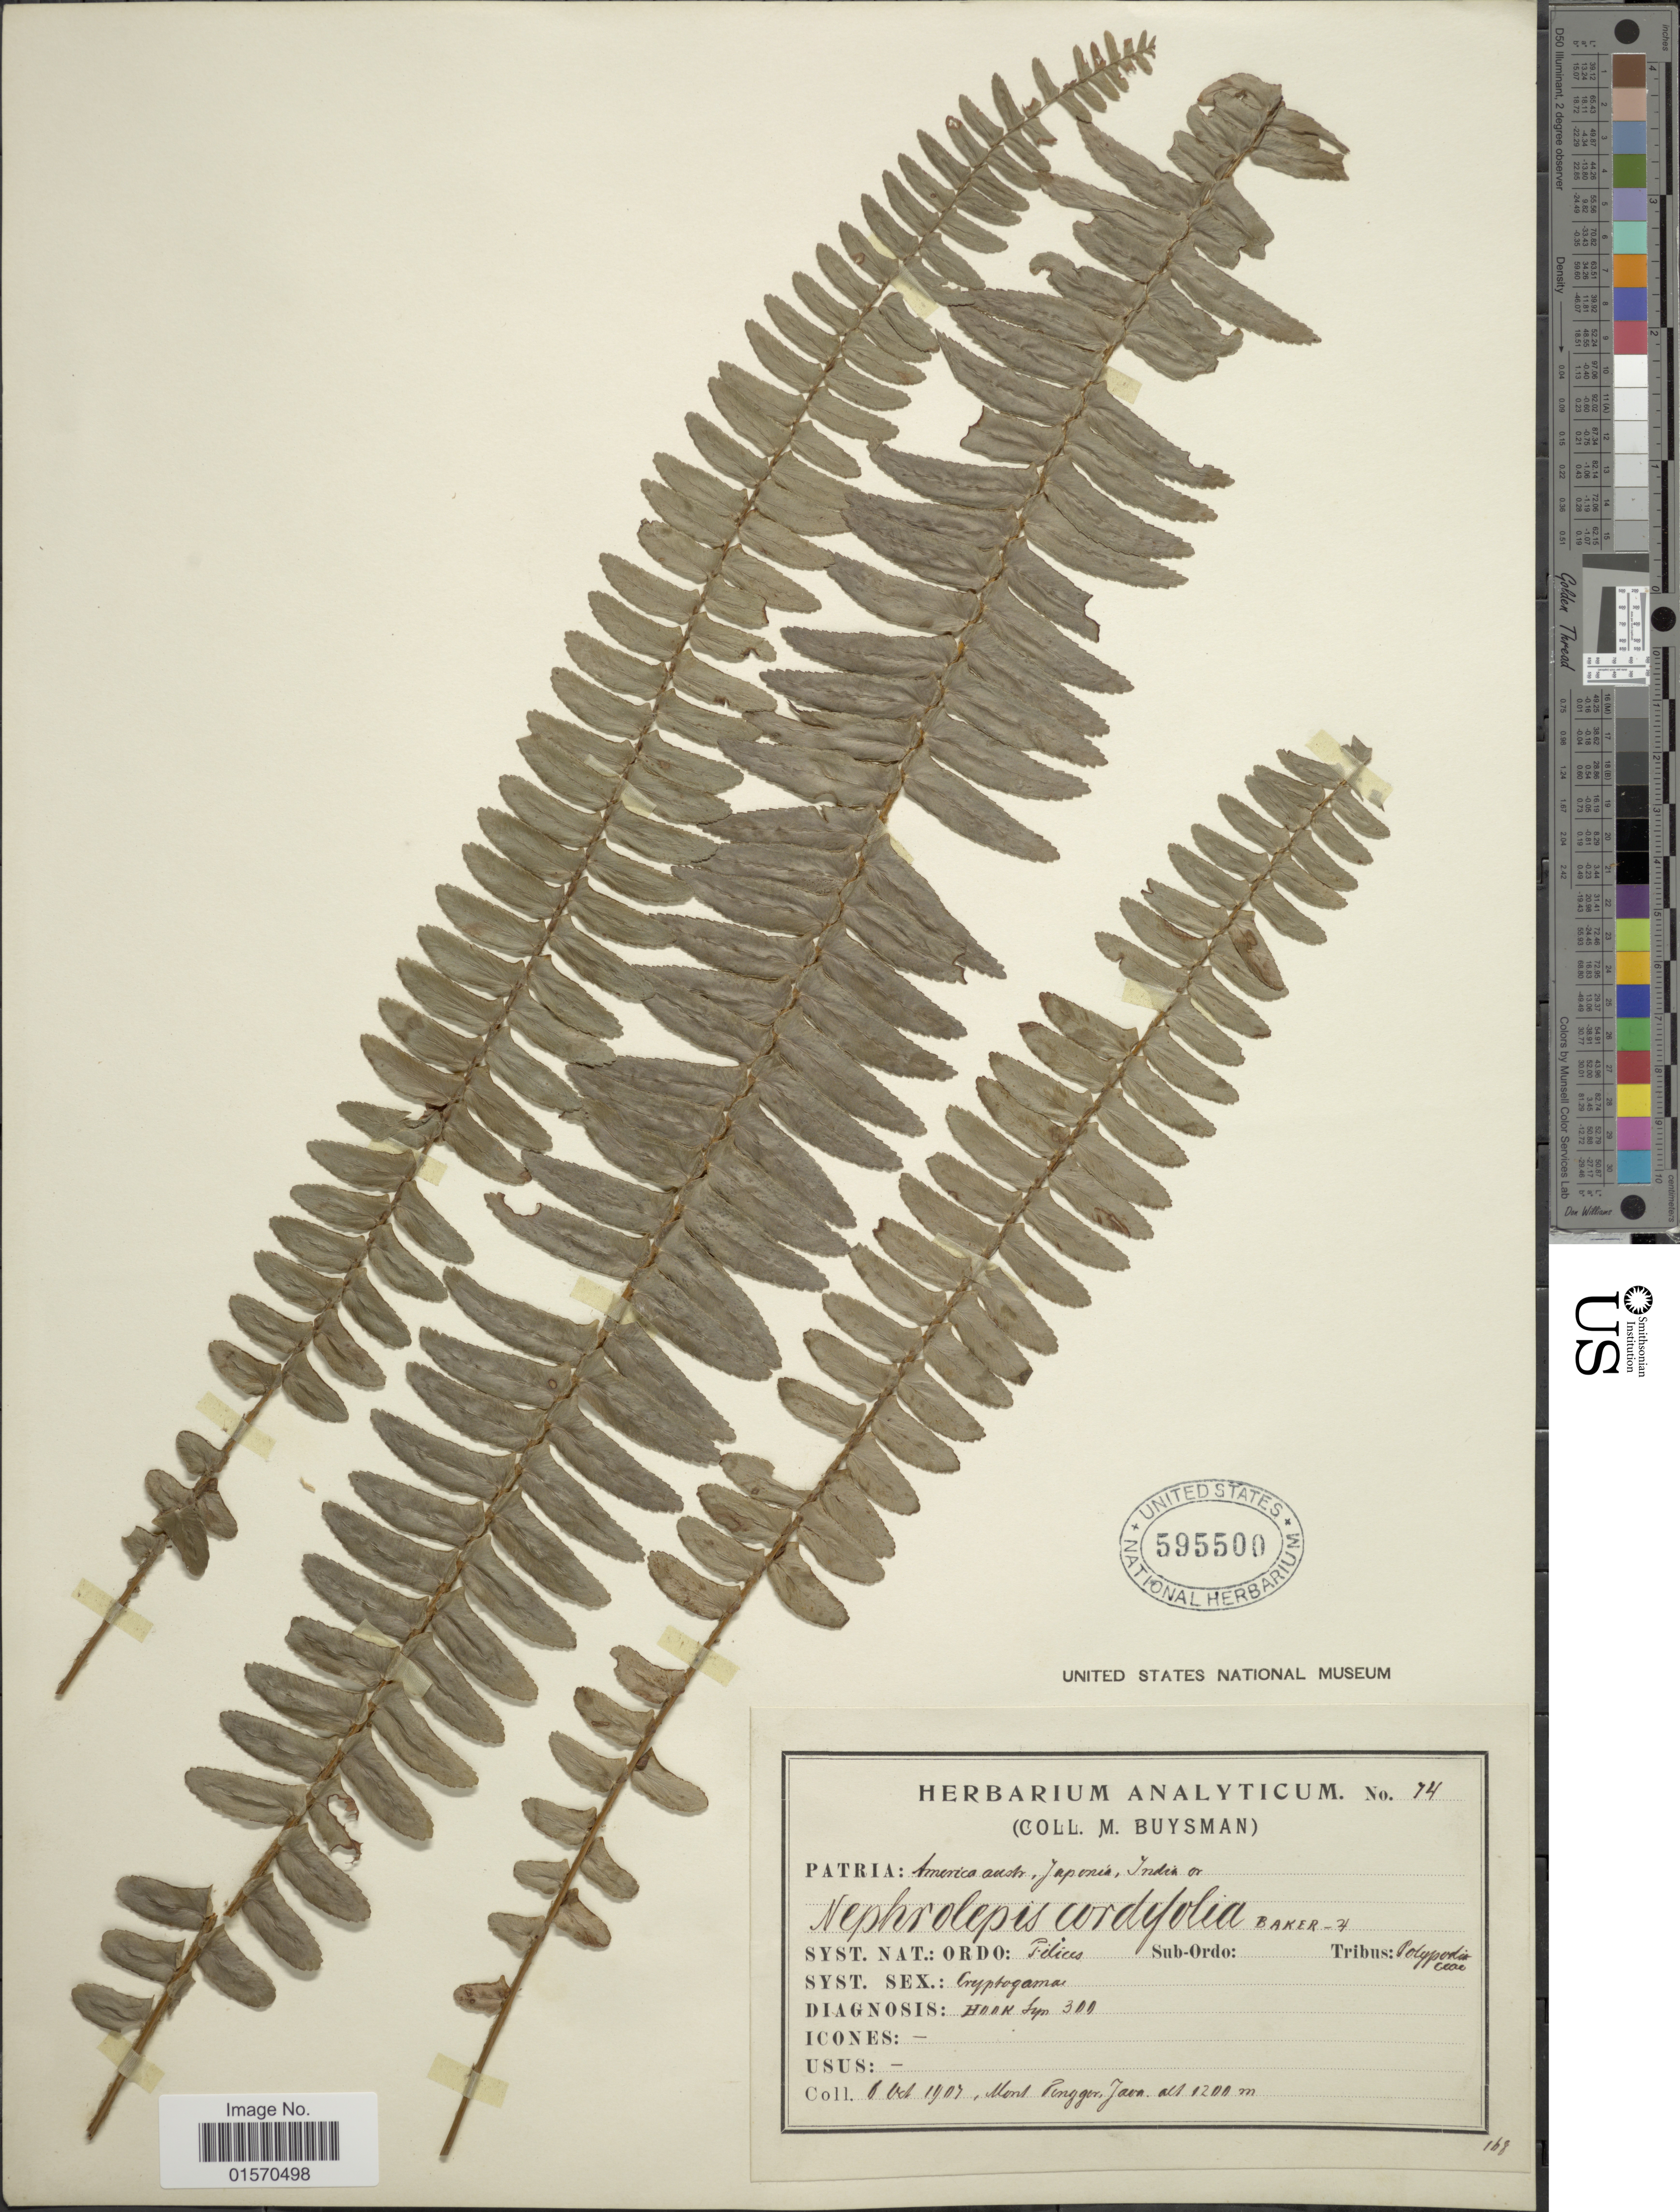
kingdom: Plantae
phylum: Tracheophyta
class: Polypodiopsida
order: Polypodiales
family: Nephrolepidaceae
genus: Nephrolepis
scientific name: Nephrolepis cordifolia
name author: (L.) C. Presl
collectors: M. Buysman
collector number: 14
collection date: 1907-10-06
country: Indonesia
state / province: Java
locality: Mont Tennger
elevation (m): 1200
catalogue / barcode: US 595500